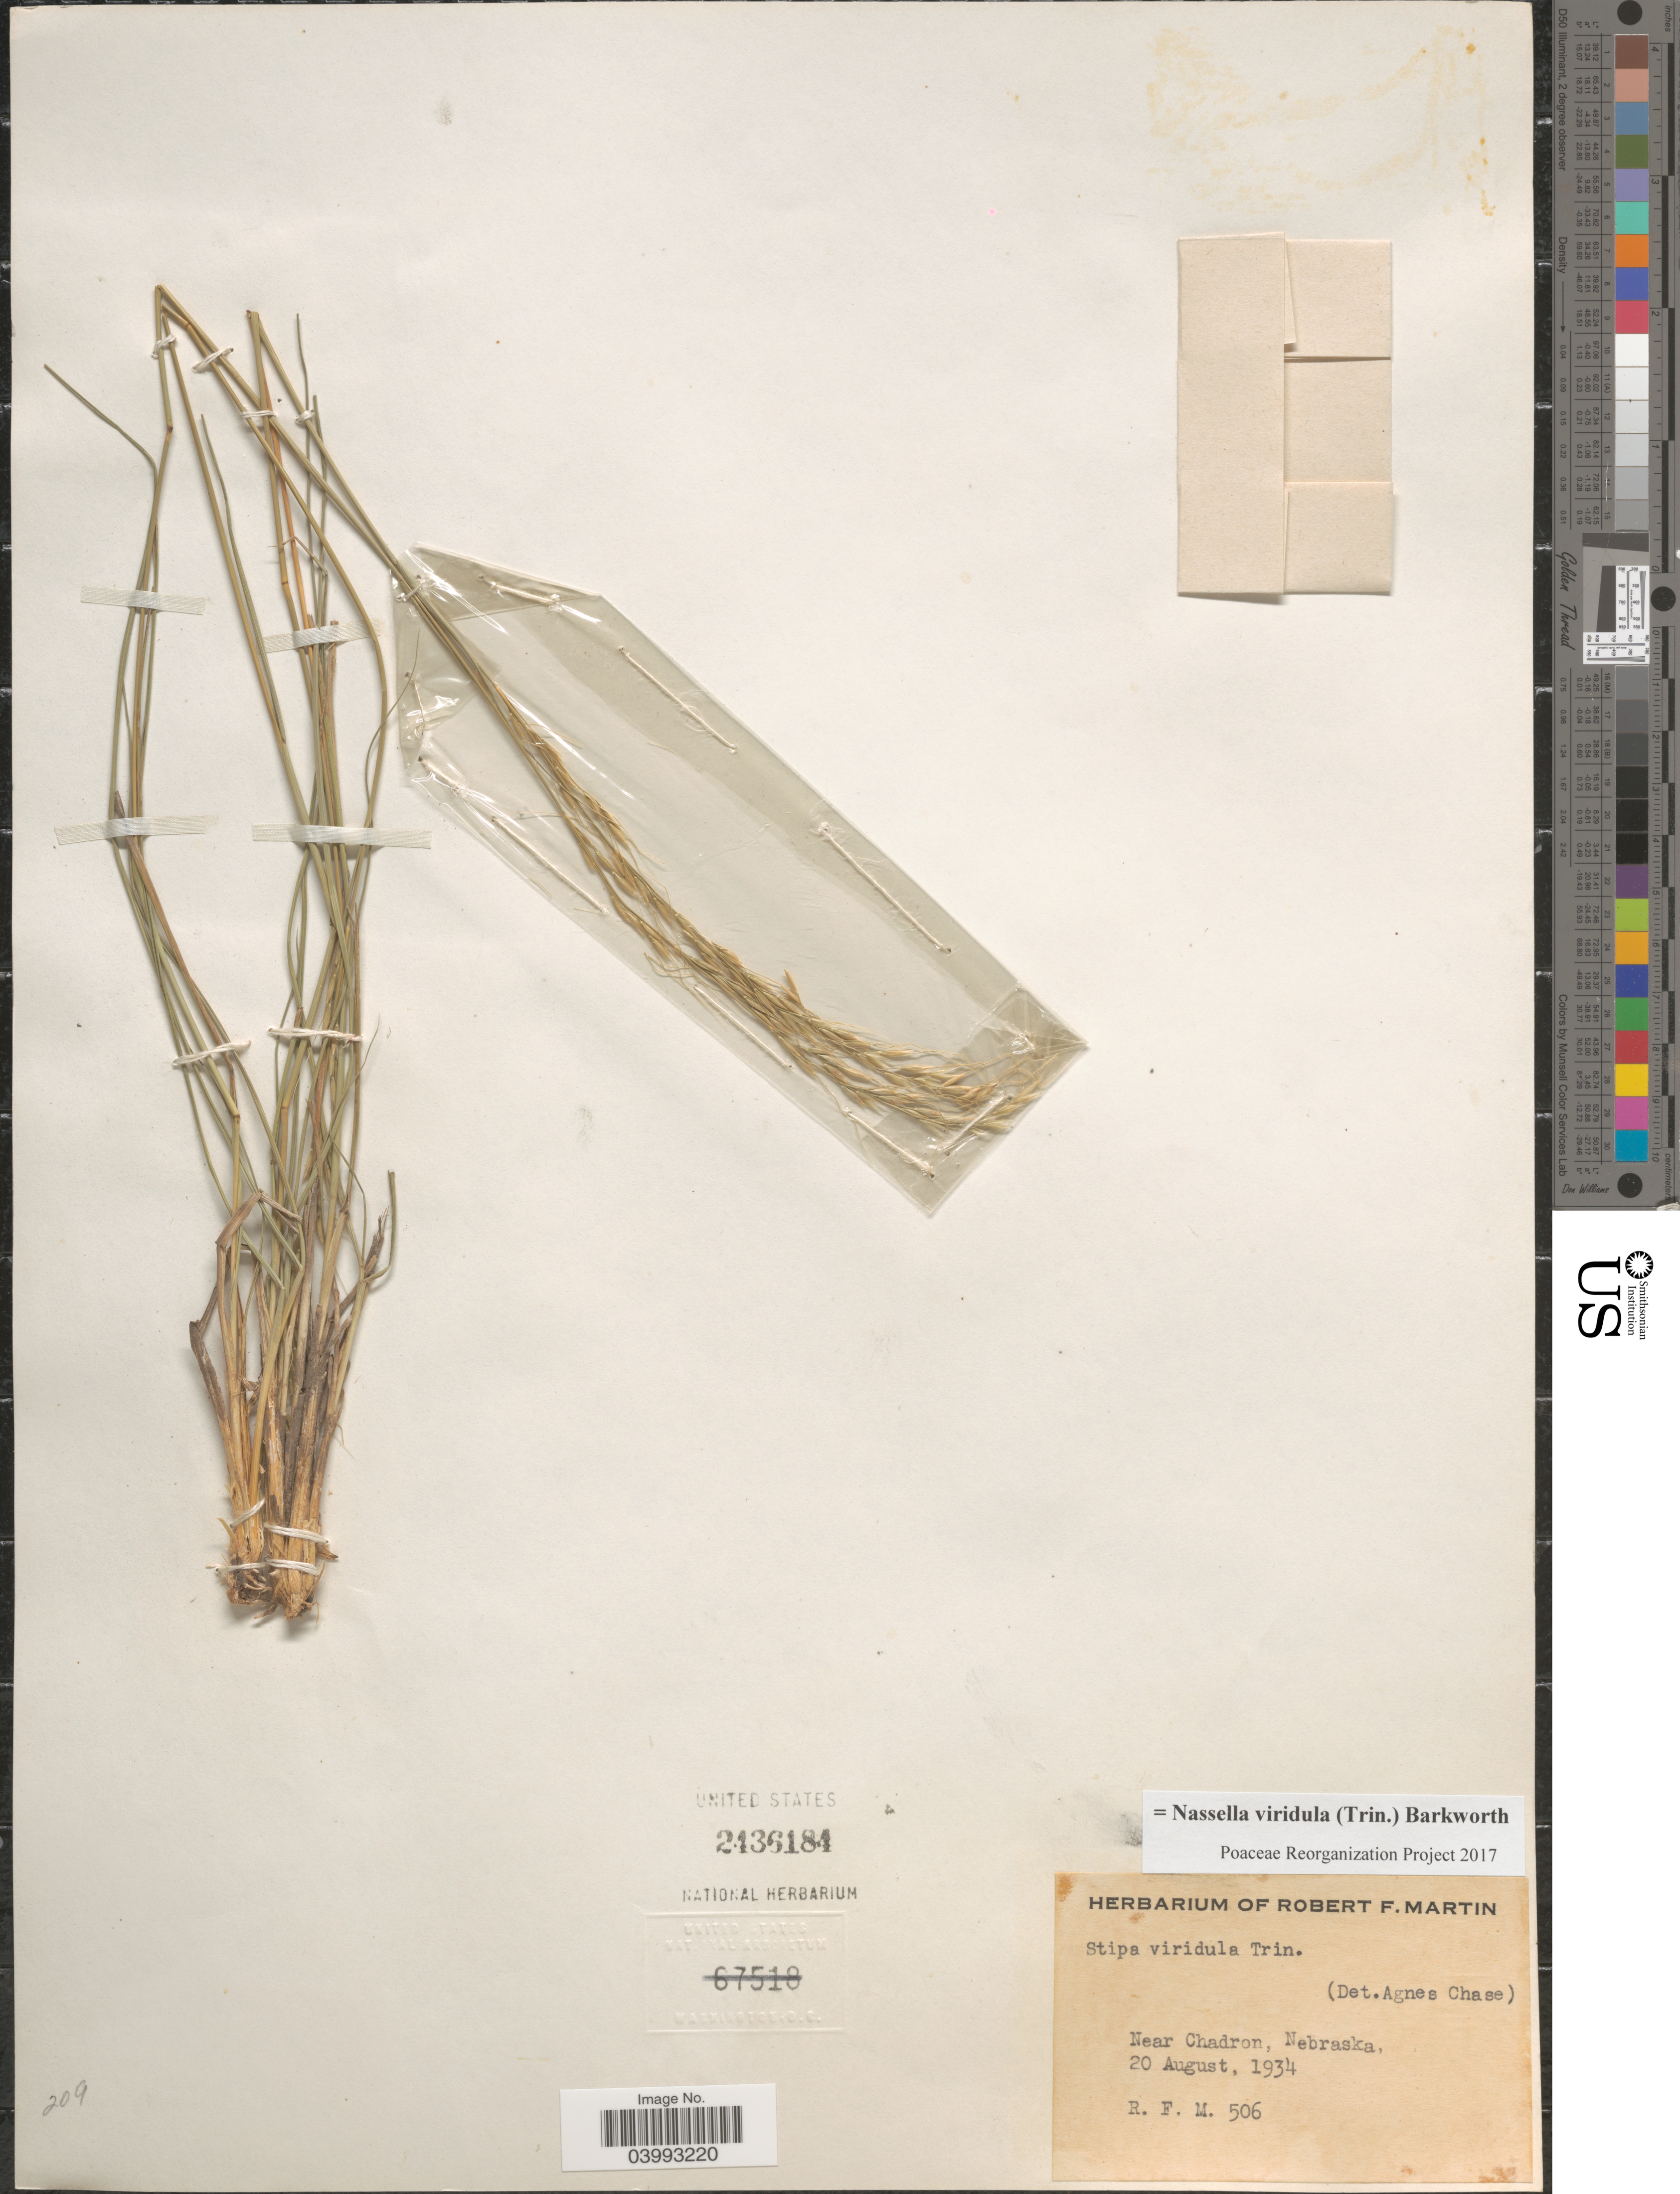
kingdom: Plantae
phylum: Tracheophyta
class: Liliopsida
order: Poales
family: Poaceae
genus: Nassella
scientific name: Nassella viridula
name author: (Trin.) Barkworth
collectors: R. F. Martin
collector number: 506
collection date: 1934-08-20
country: United States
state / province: Nebraska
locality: Near Chadron.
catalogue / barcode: US 2436184